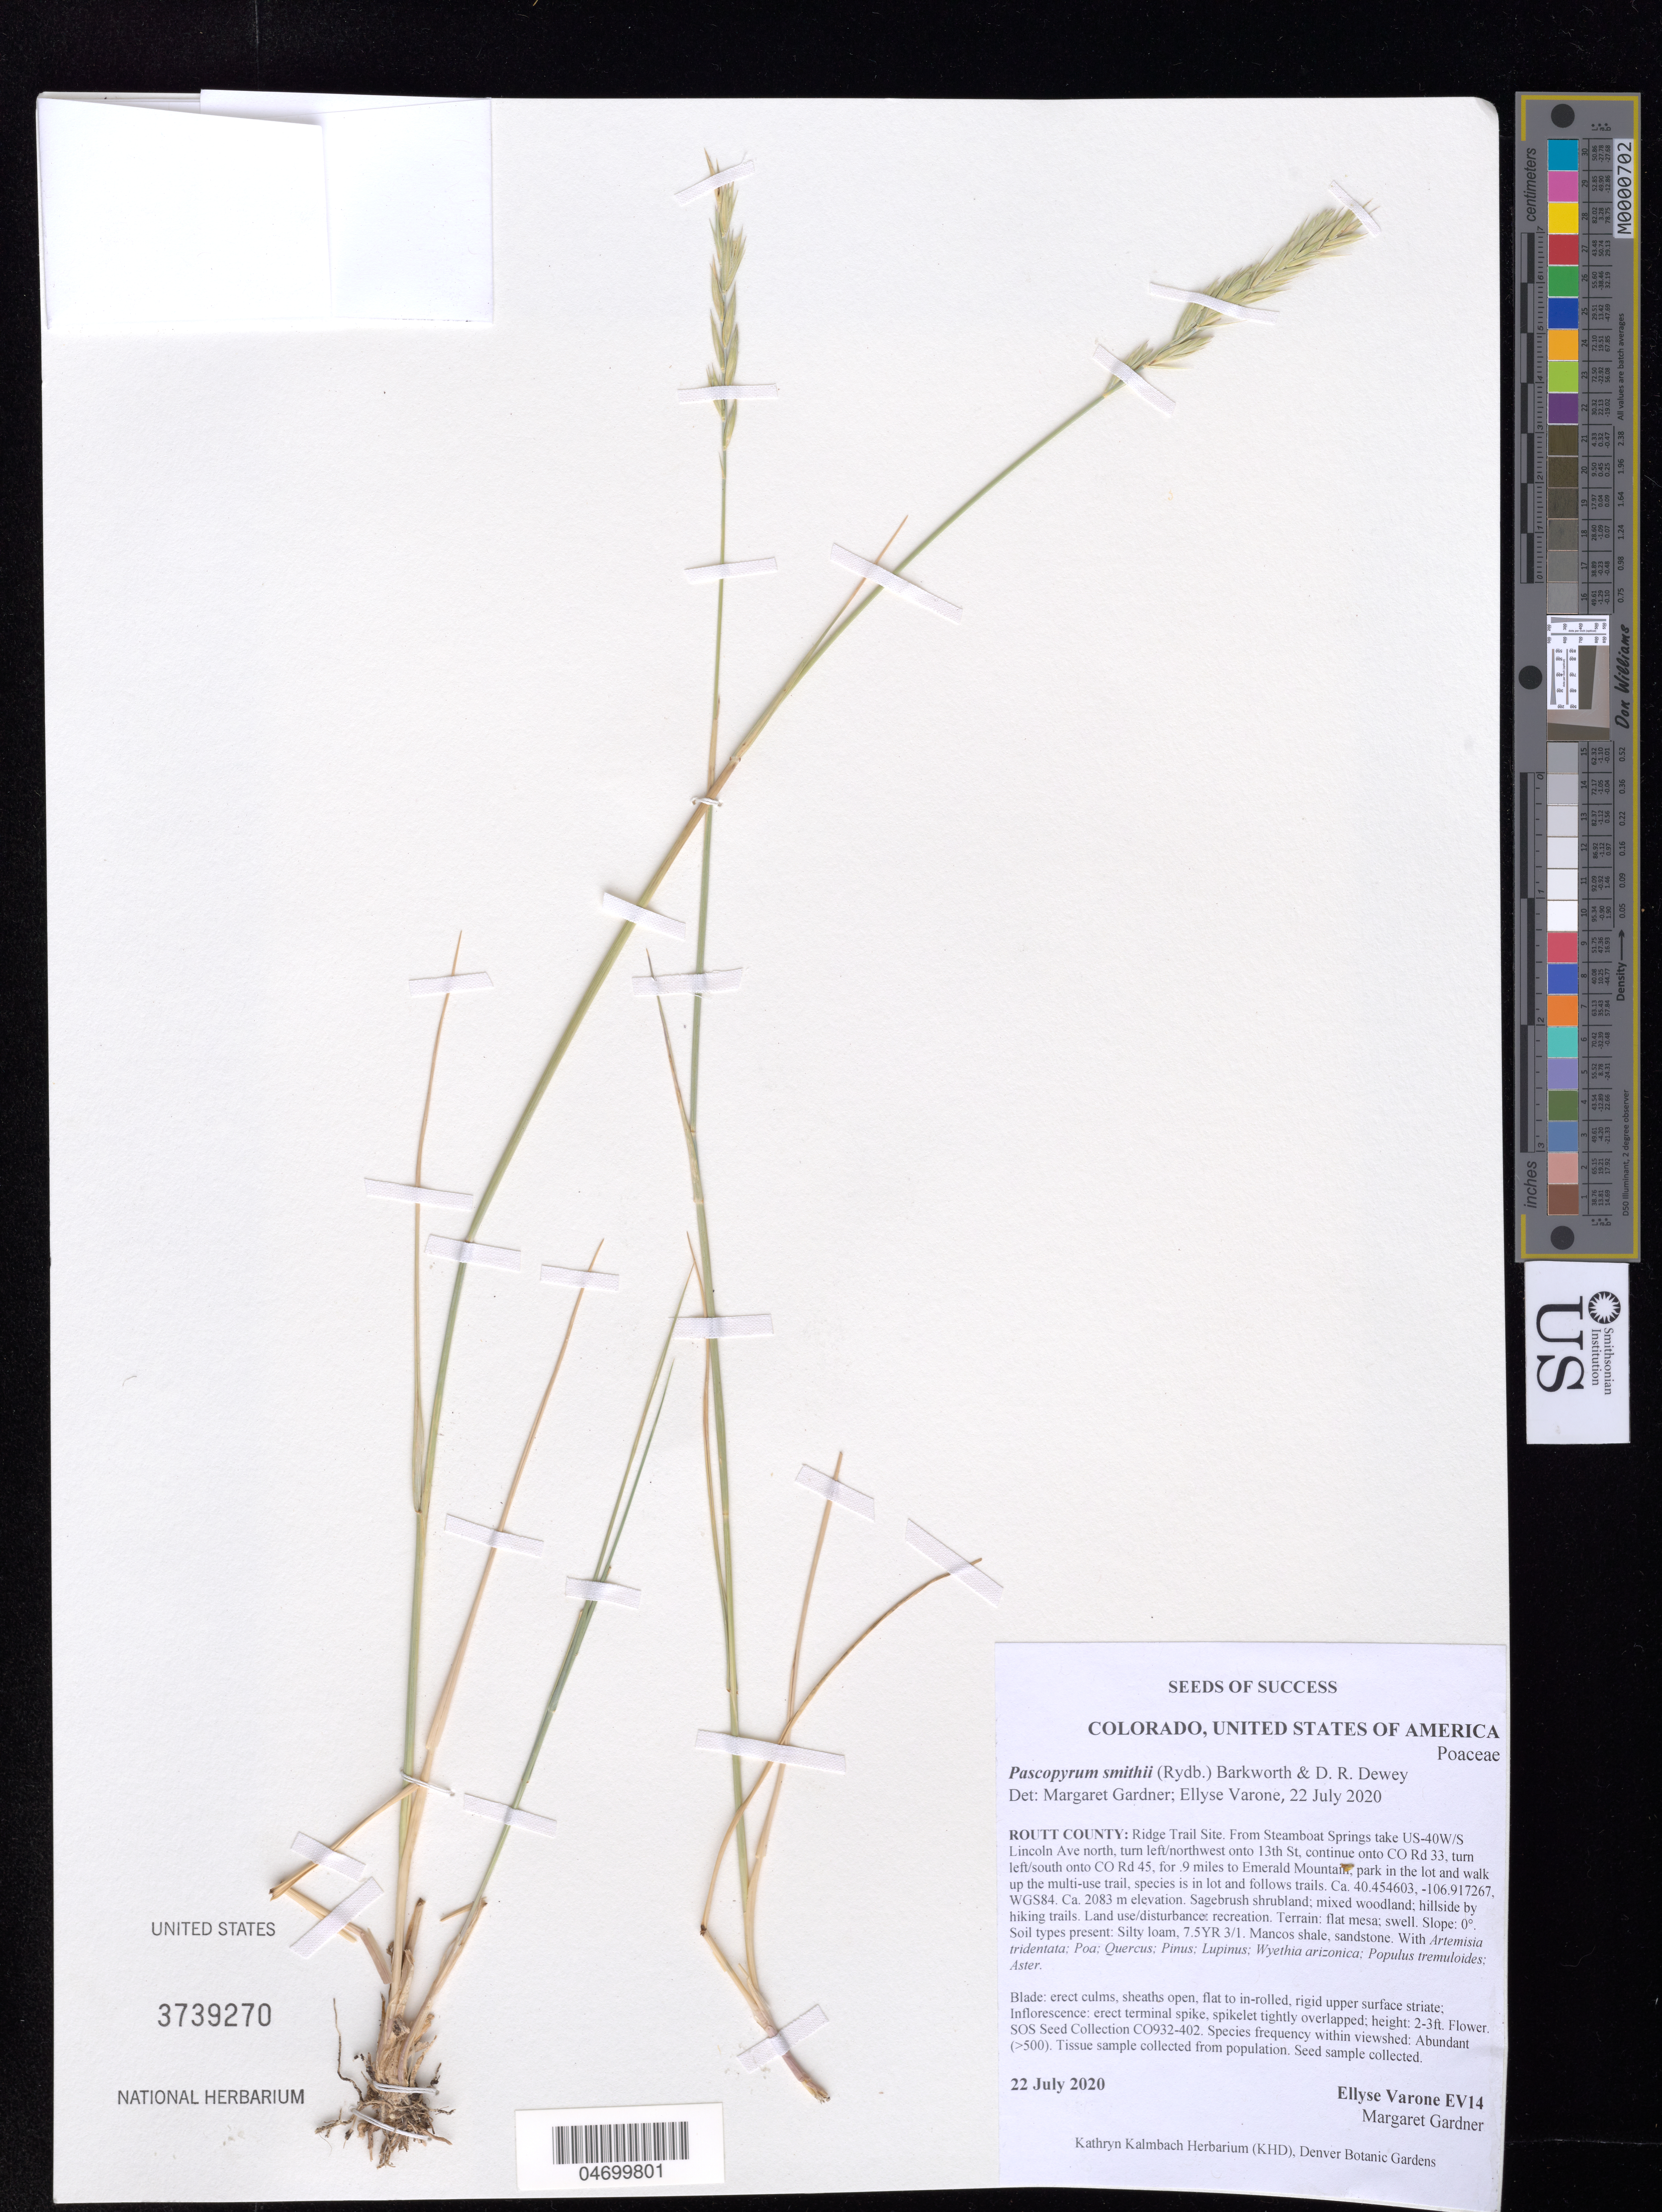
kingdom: Plantae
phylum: Tracheophyta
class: Liliopsida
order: Poales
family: Poaceae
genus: Pascopyrum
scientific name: Pascopyrum smithii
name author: (Rydb.) Barkworth & Dewey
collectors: E. Varone & M. Gardner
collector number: EV14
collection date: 2020-07-22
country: United States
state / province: Colorado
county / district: Routt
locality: Ridge Trail Site, near Emerald Mtn.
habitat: Sagebrush shrubland, mixed woodland, hilside by hiking trails. Silty loam soil. With Artemisia tridentata, Poa, Pinus, Lupinus, etc.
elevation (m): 2083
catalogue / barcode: US 3739270